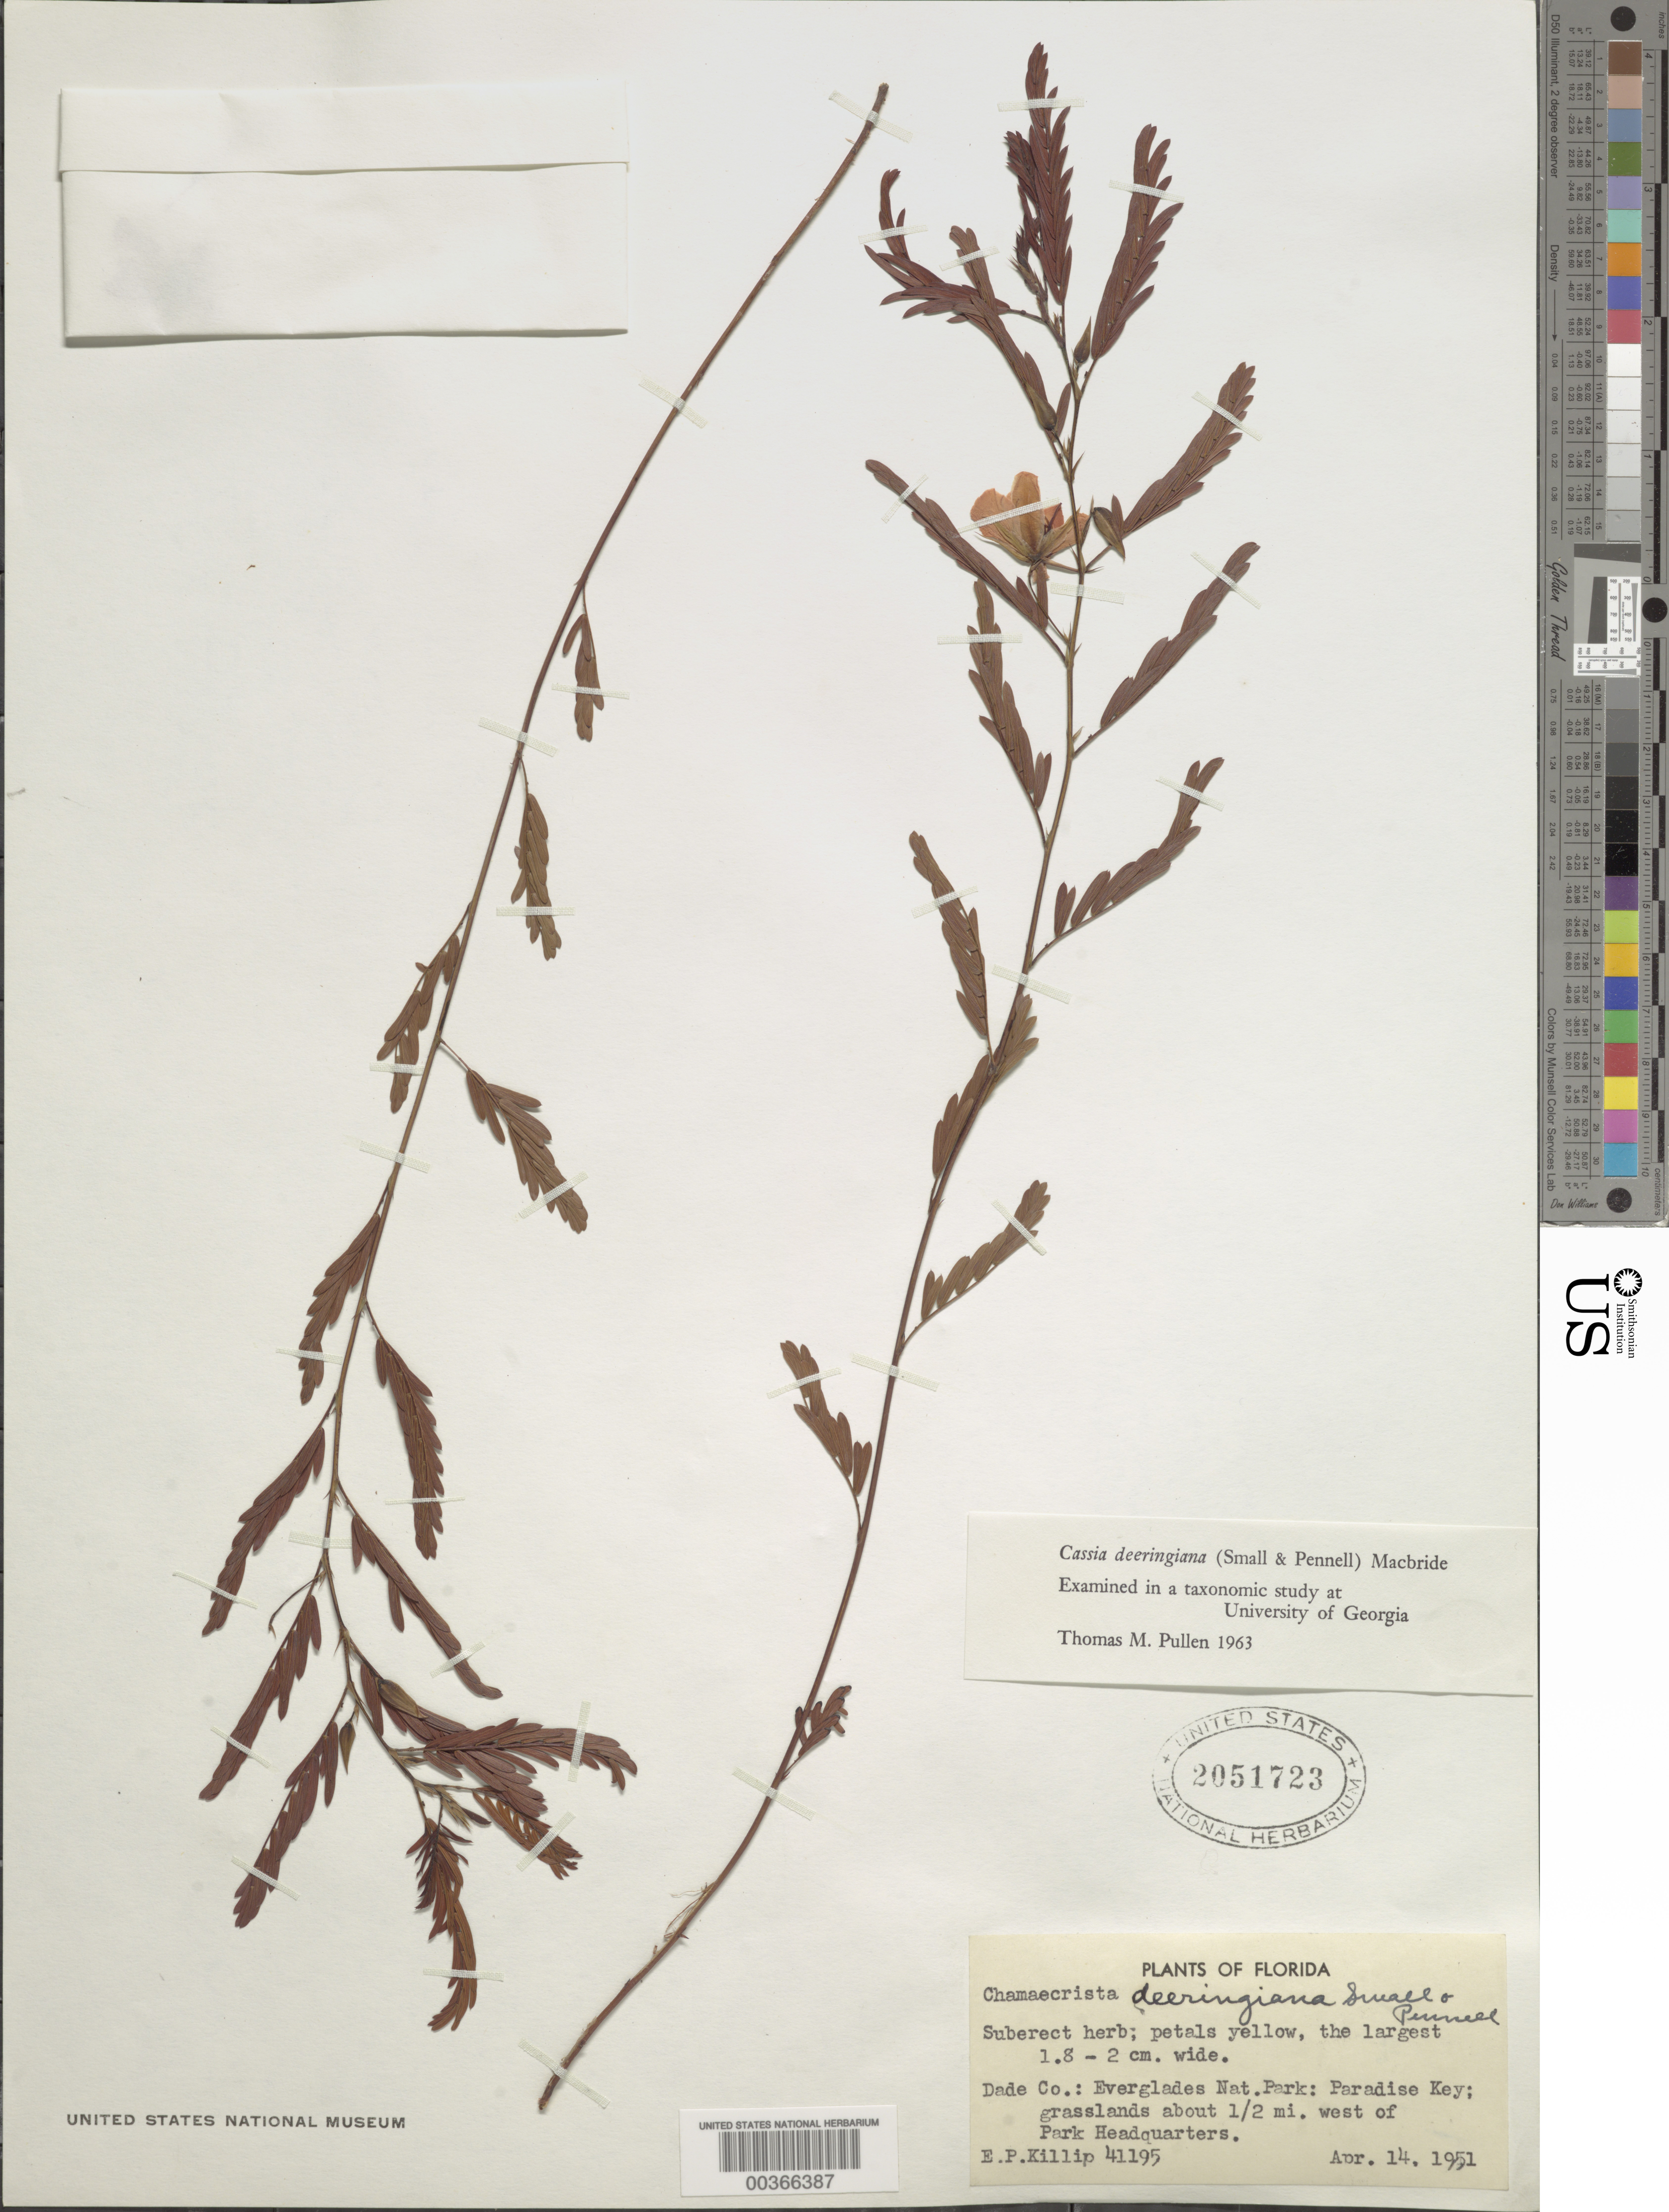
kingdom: Plantae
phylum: Tracheophyta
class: Magnoliopsida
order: Fabales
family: Fabaceae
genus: Chamaecrista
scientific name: Chamaecrista deeringiana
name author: (Pennell) Small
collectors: E. P. Killip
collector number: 41195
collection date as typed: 14 Apr 1951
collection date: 1951-04-14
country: United States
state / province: Florida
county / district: Dade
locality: Everglades national park; paradise key; about 0.5 mi w of park headquarters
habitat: Grasslands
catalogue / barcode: US 2051723